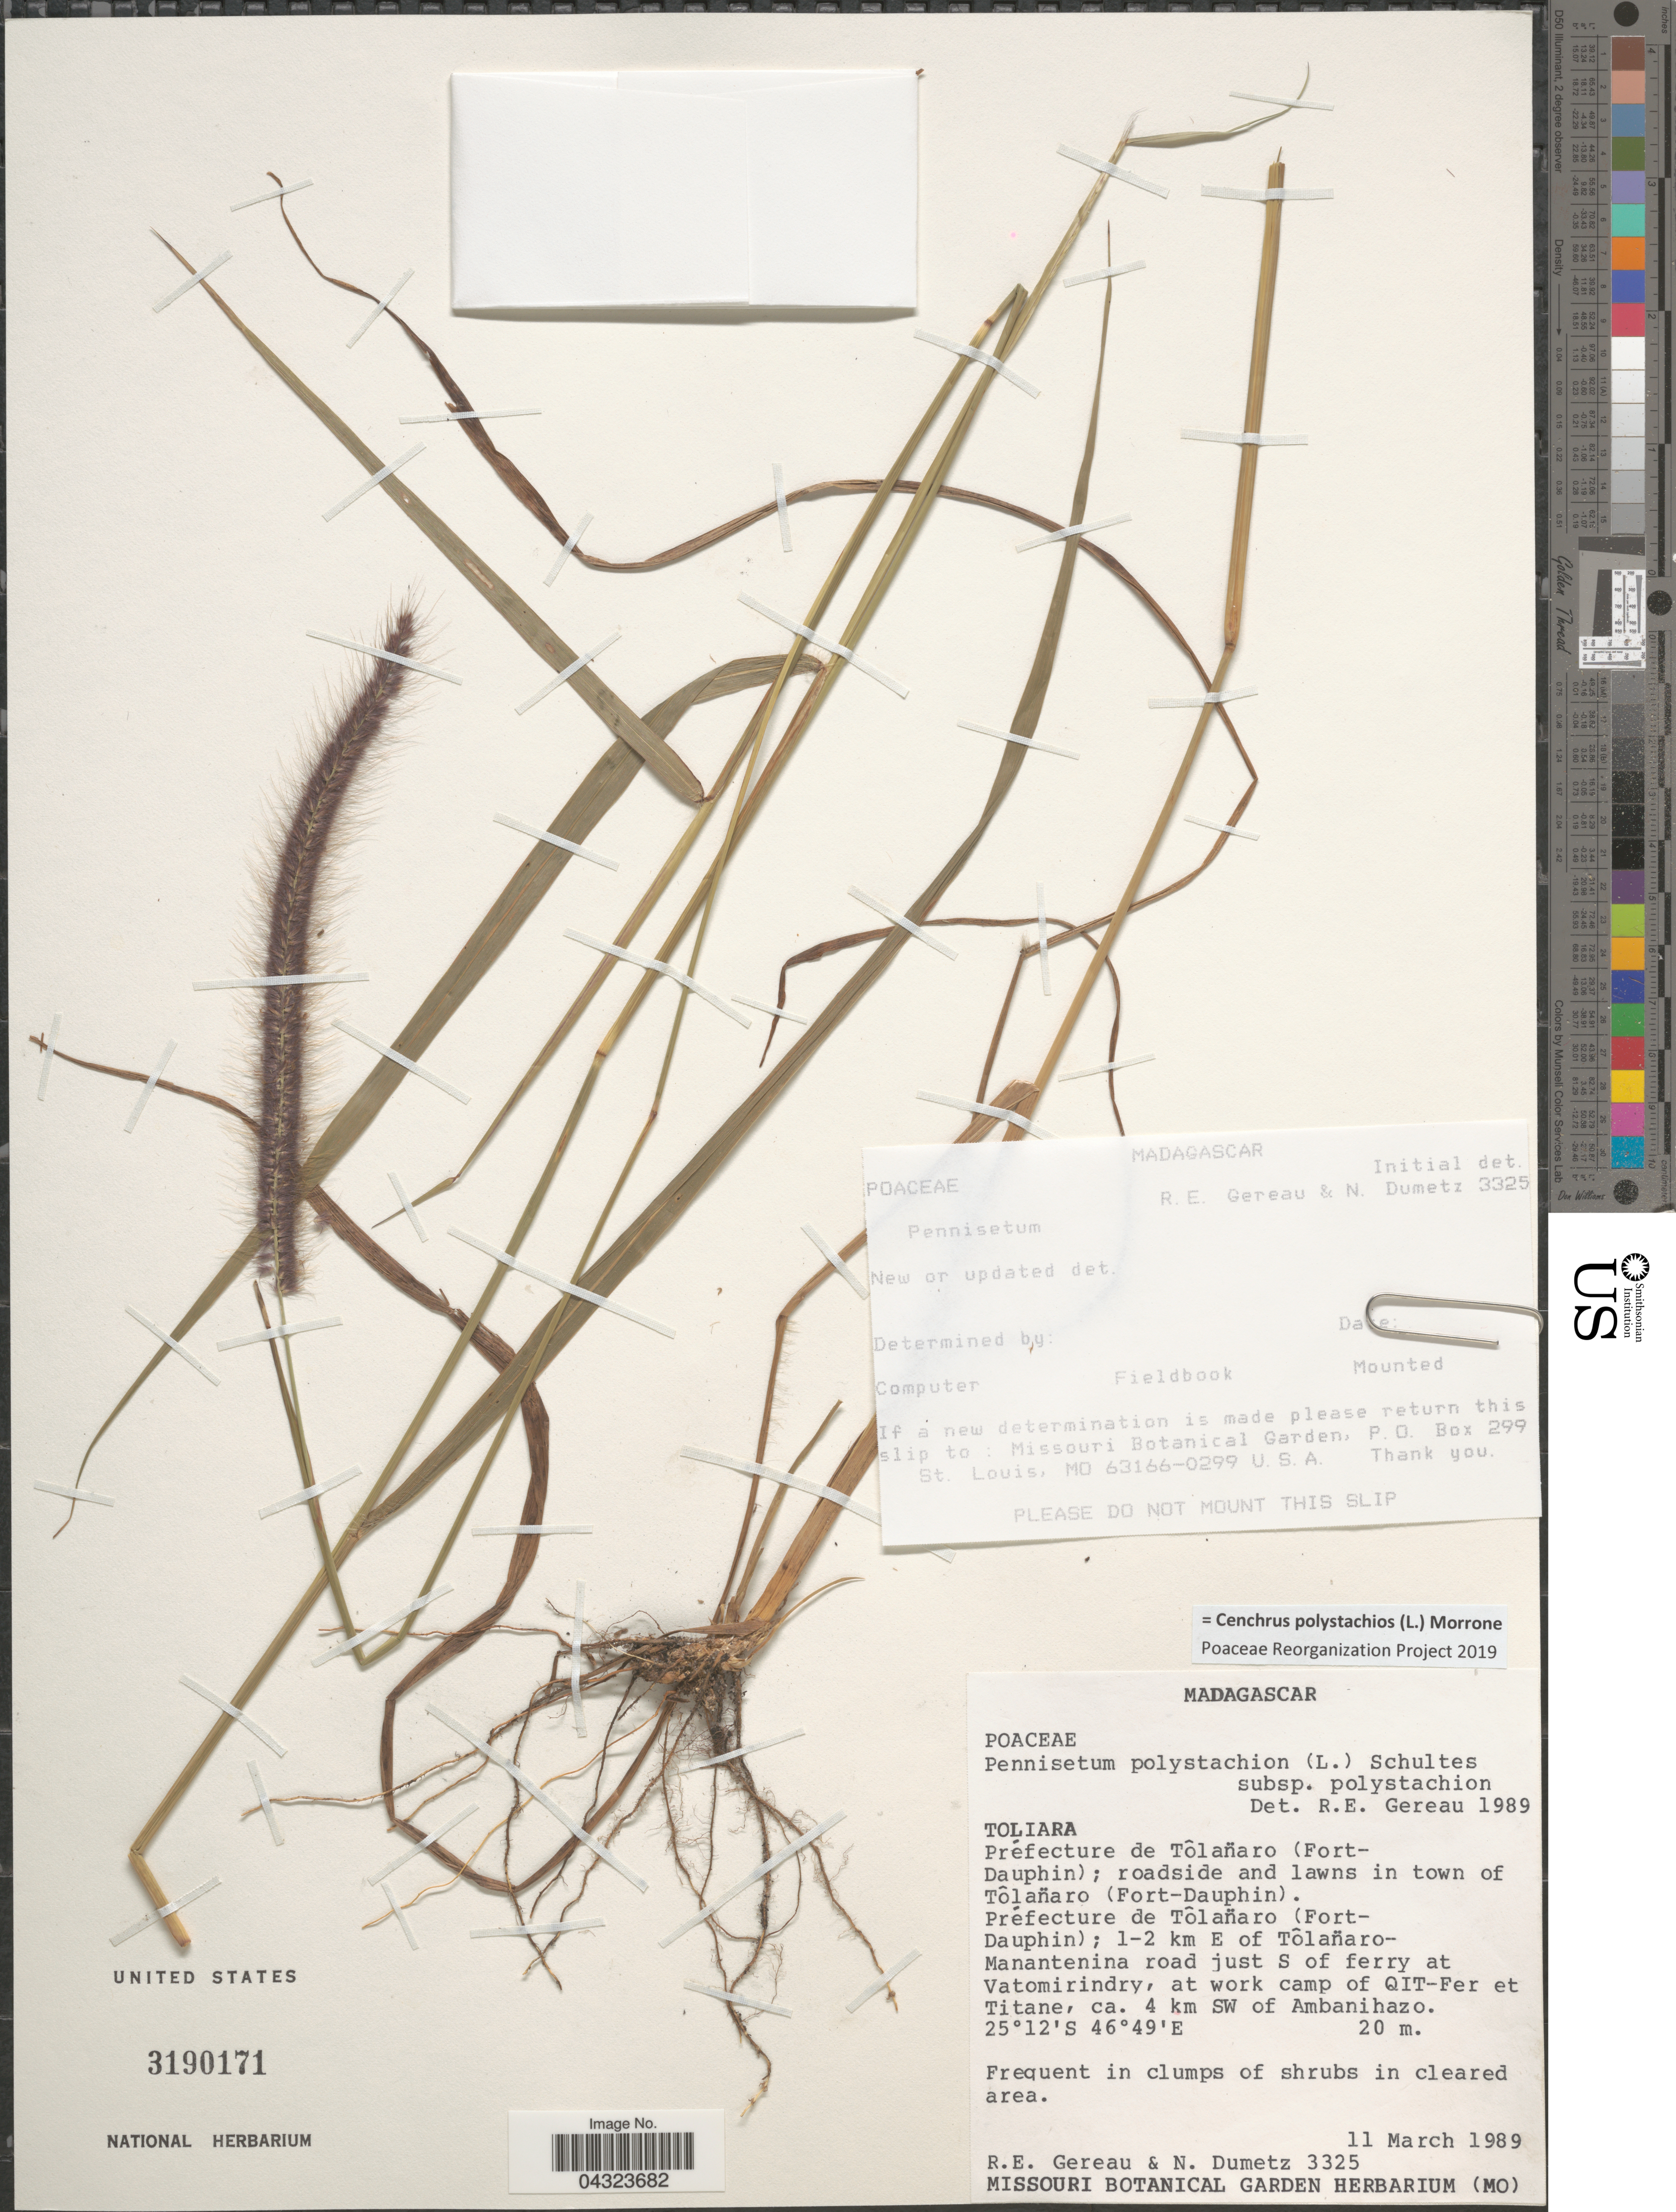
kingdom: Plantae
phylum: Tracheophyta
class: Liliopsida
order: Poales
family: Poaceae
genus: Cenchrus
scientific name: Cenchrus polystachios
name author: (L.) Morrone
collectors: R. Gereau & N. Dumetz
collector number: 3325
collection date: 1989-03-11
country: Madagascar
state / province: Anosy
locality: Préfecture de Tôlanaro (Fort-Dauphin); roadside and lawns in town of Tôlanaro (Fort-Dauphin). Préfecture de Tôlanaro (Fort-Dauphin); 1-2 km E of Tôlanaro-Manantenina road just S of ferry at Vatomirindry, at work camp of QIT-Fer et Titane, ca. 4 km SW of Ambanihazo.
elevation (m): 20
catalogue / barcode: US 3190171